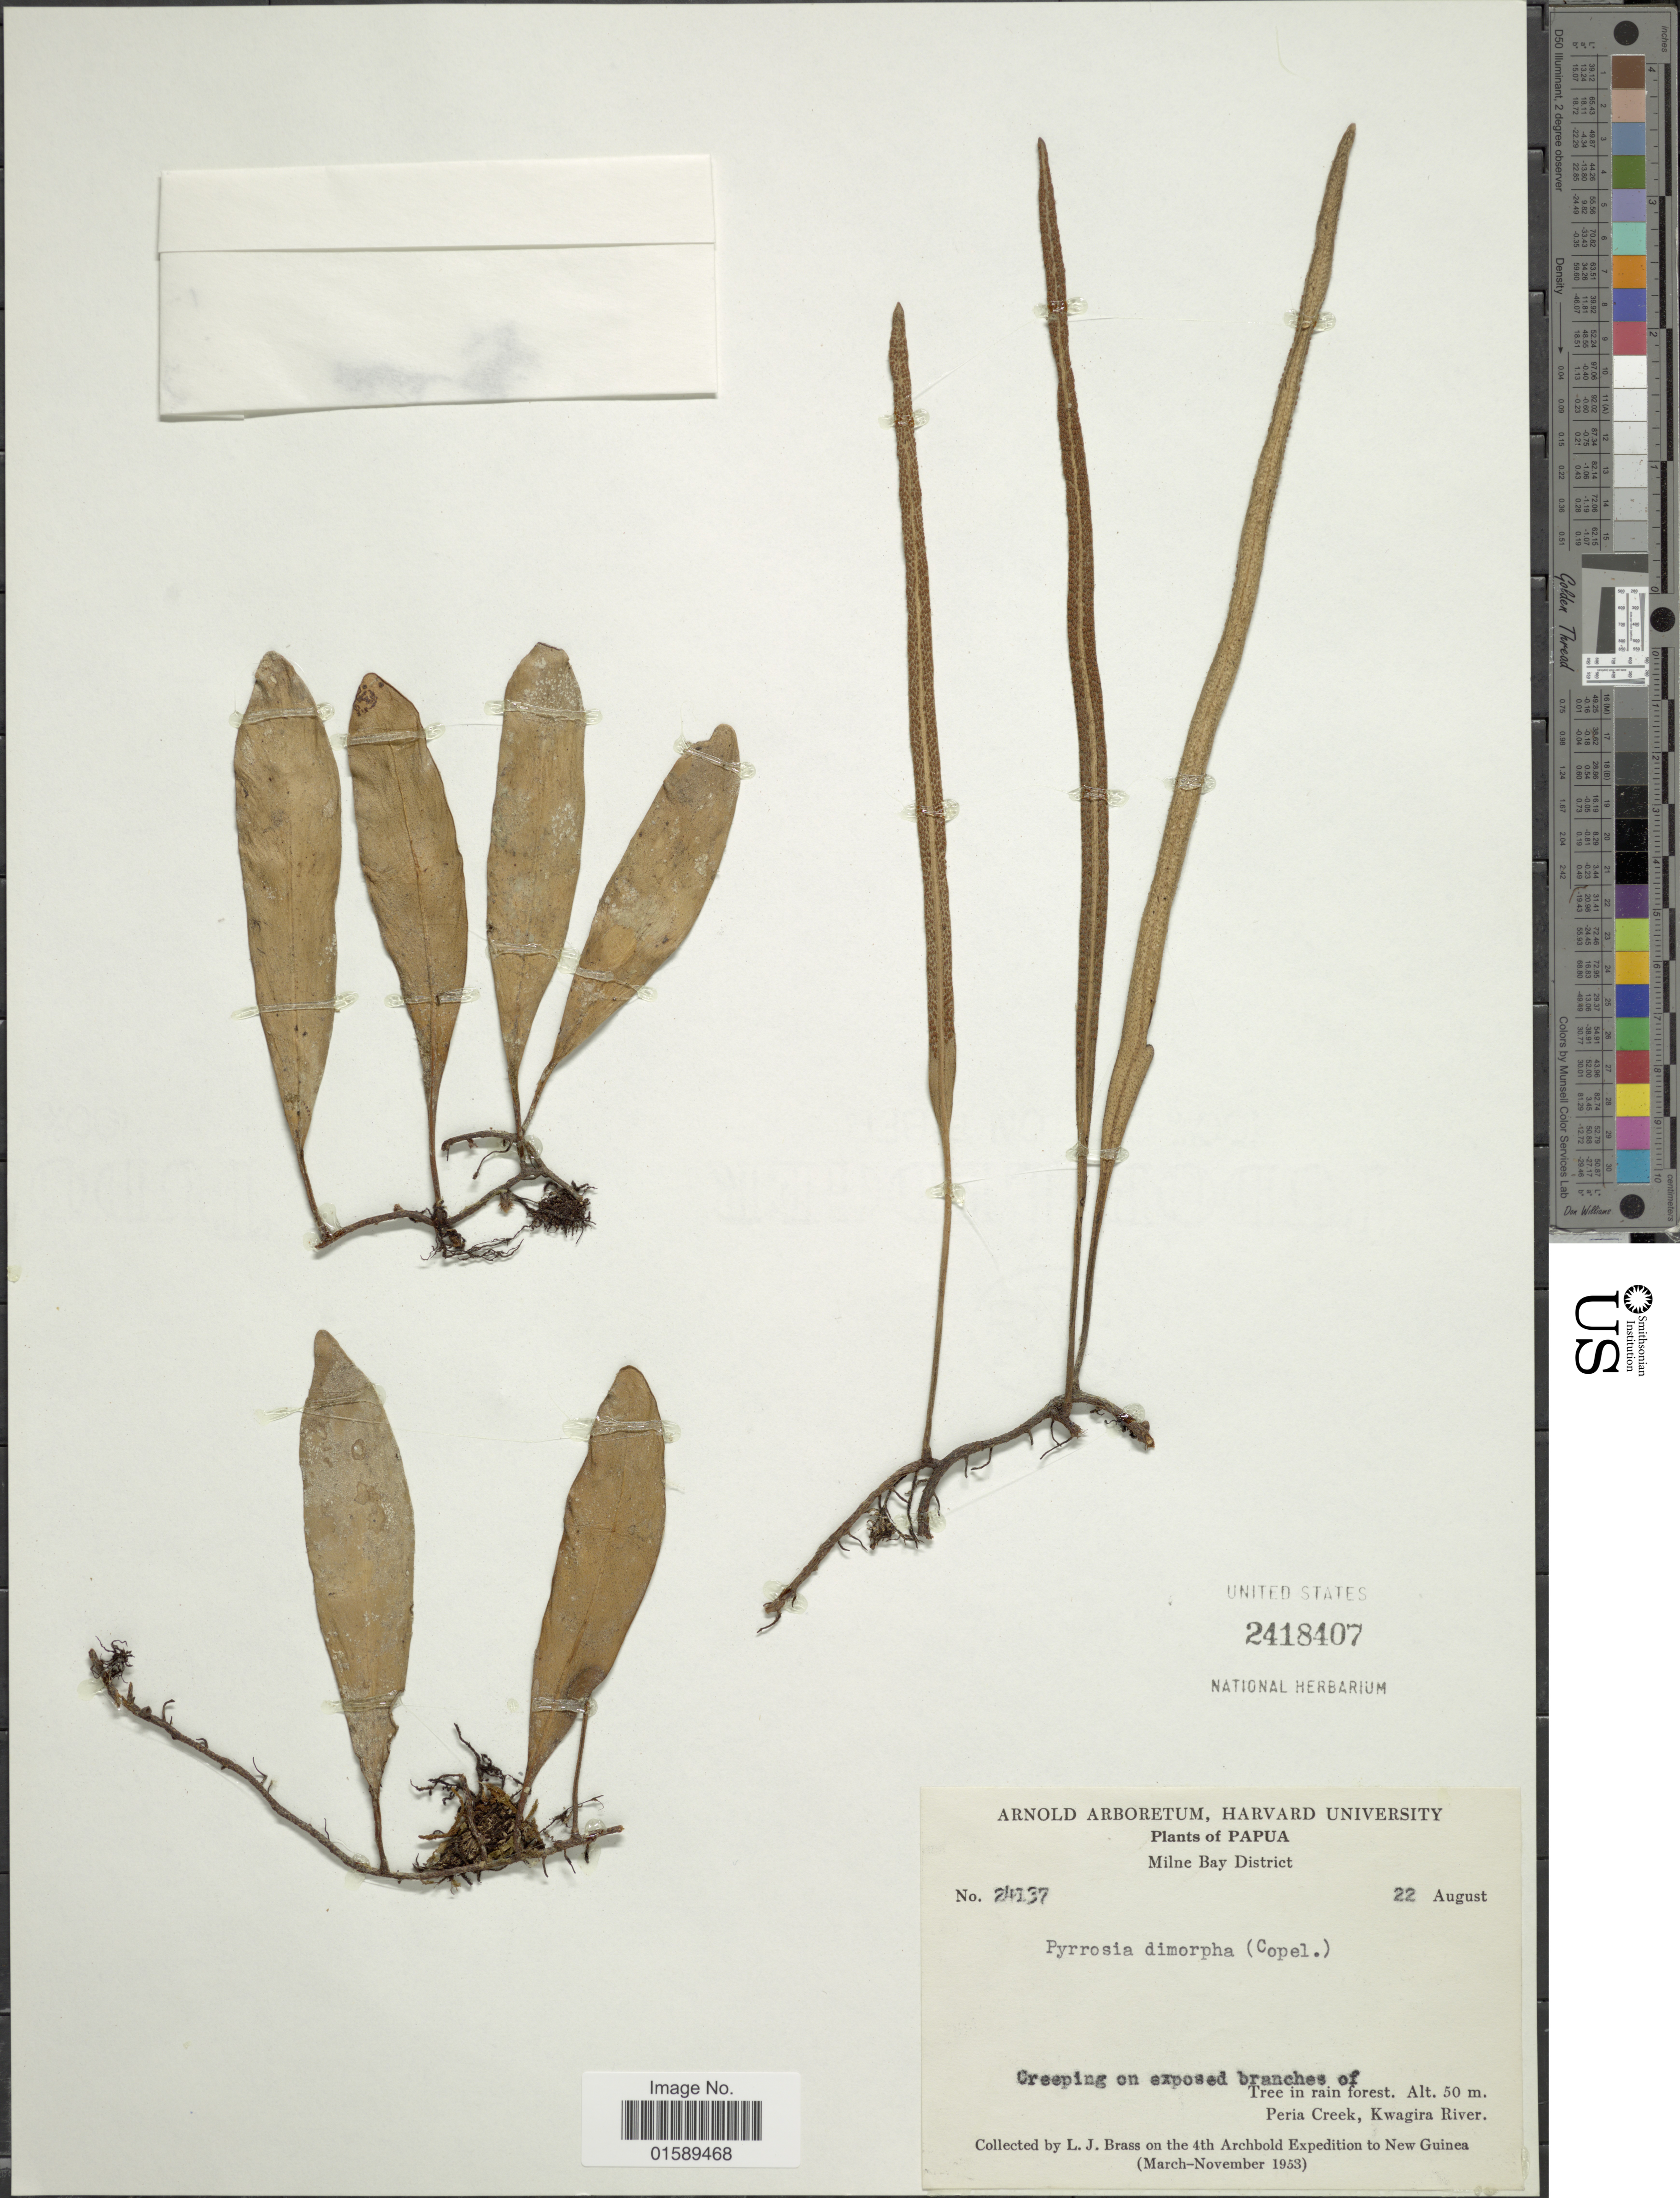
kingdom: Plantae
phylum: Tracheophyta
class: Polypodiopsida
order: Polypodiales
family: Polypodiaceae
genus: Pyrrosia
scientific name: Pyrrosia dimoprha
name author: X.H. Guo & S.B. Zhou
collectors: L. J. Brass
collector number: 24137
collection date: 1953-08-22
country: Papua New Guinea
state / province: Milne Bay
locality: Papua, Milne Bay District. Peria Creek, Kwagira River.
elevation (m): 50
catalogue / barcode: US 2418407